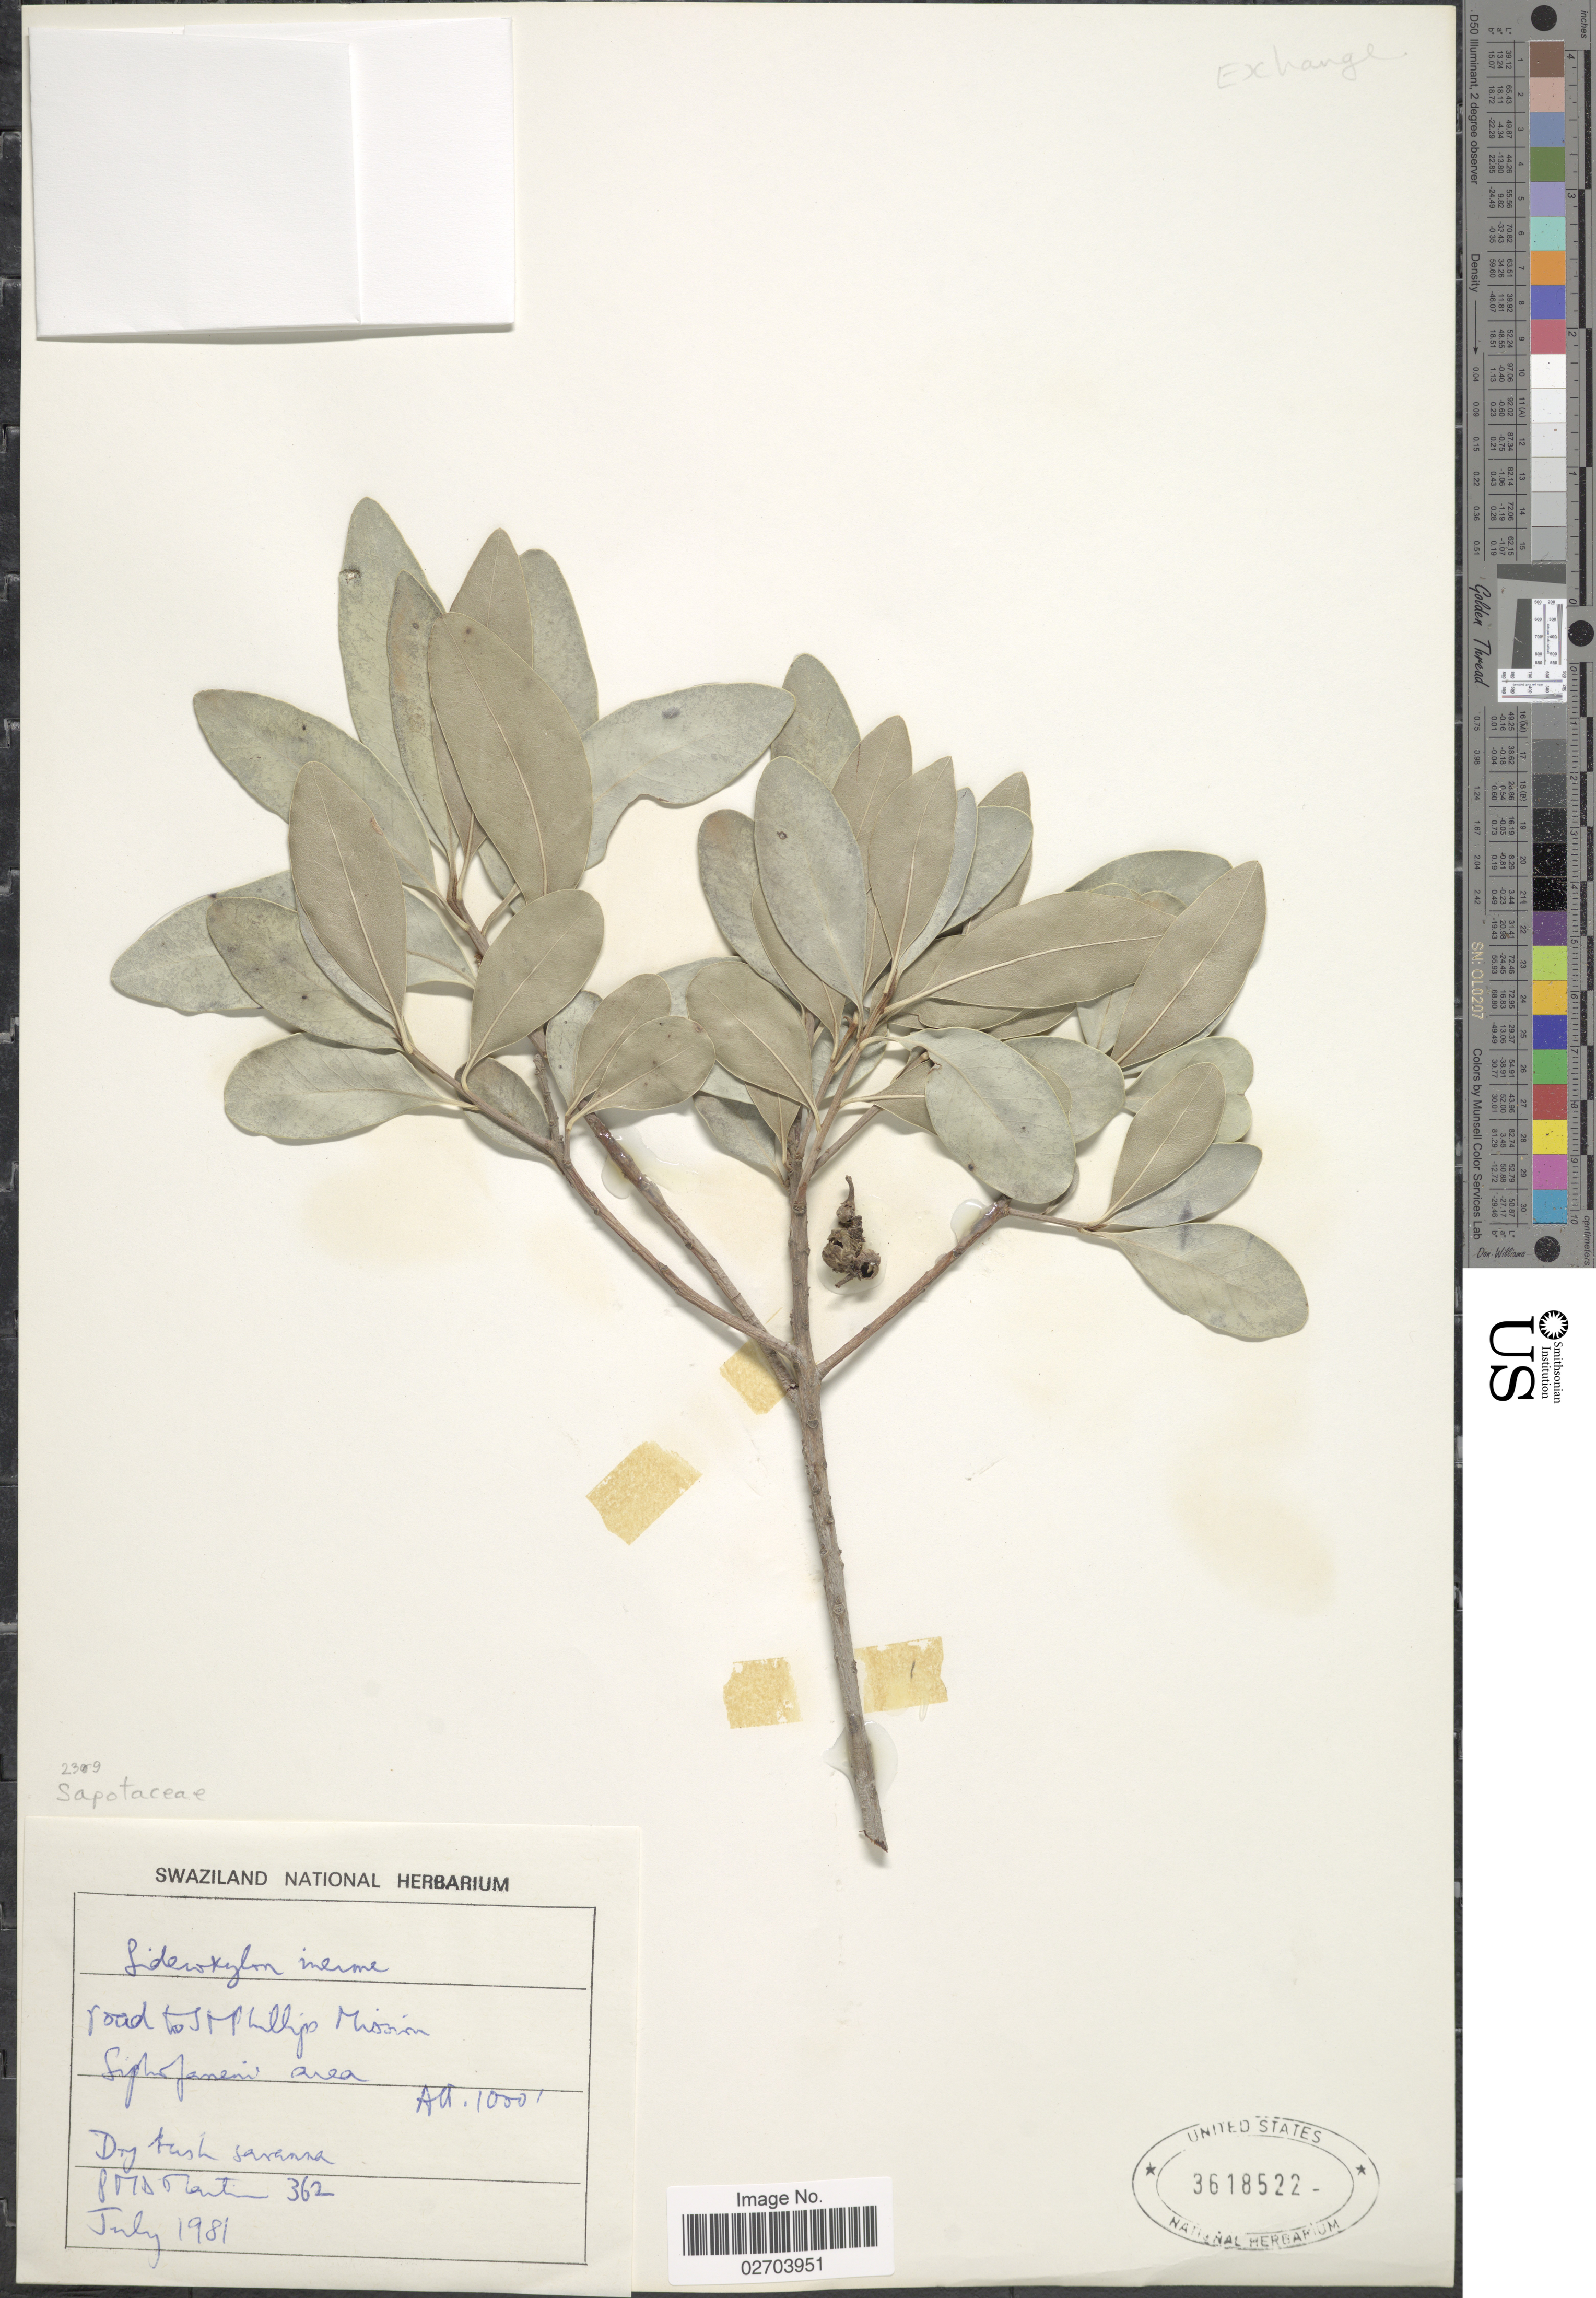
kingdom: Plantae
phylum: Tracheophyta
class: Magnoliopsida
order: Ericales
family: Sapotaceae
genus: Sideroxylon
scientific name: Sideroxylon inerme subsp. inerme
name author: L.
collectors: P. M. D. Martin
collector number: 362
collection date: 1981-07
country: Eswatini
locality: Swaziland. Road to St. Phillips Mission, Siphofaneni area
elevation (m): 305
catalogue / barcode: US 3618522